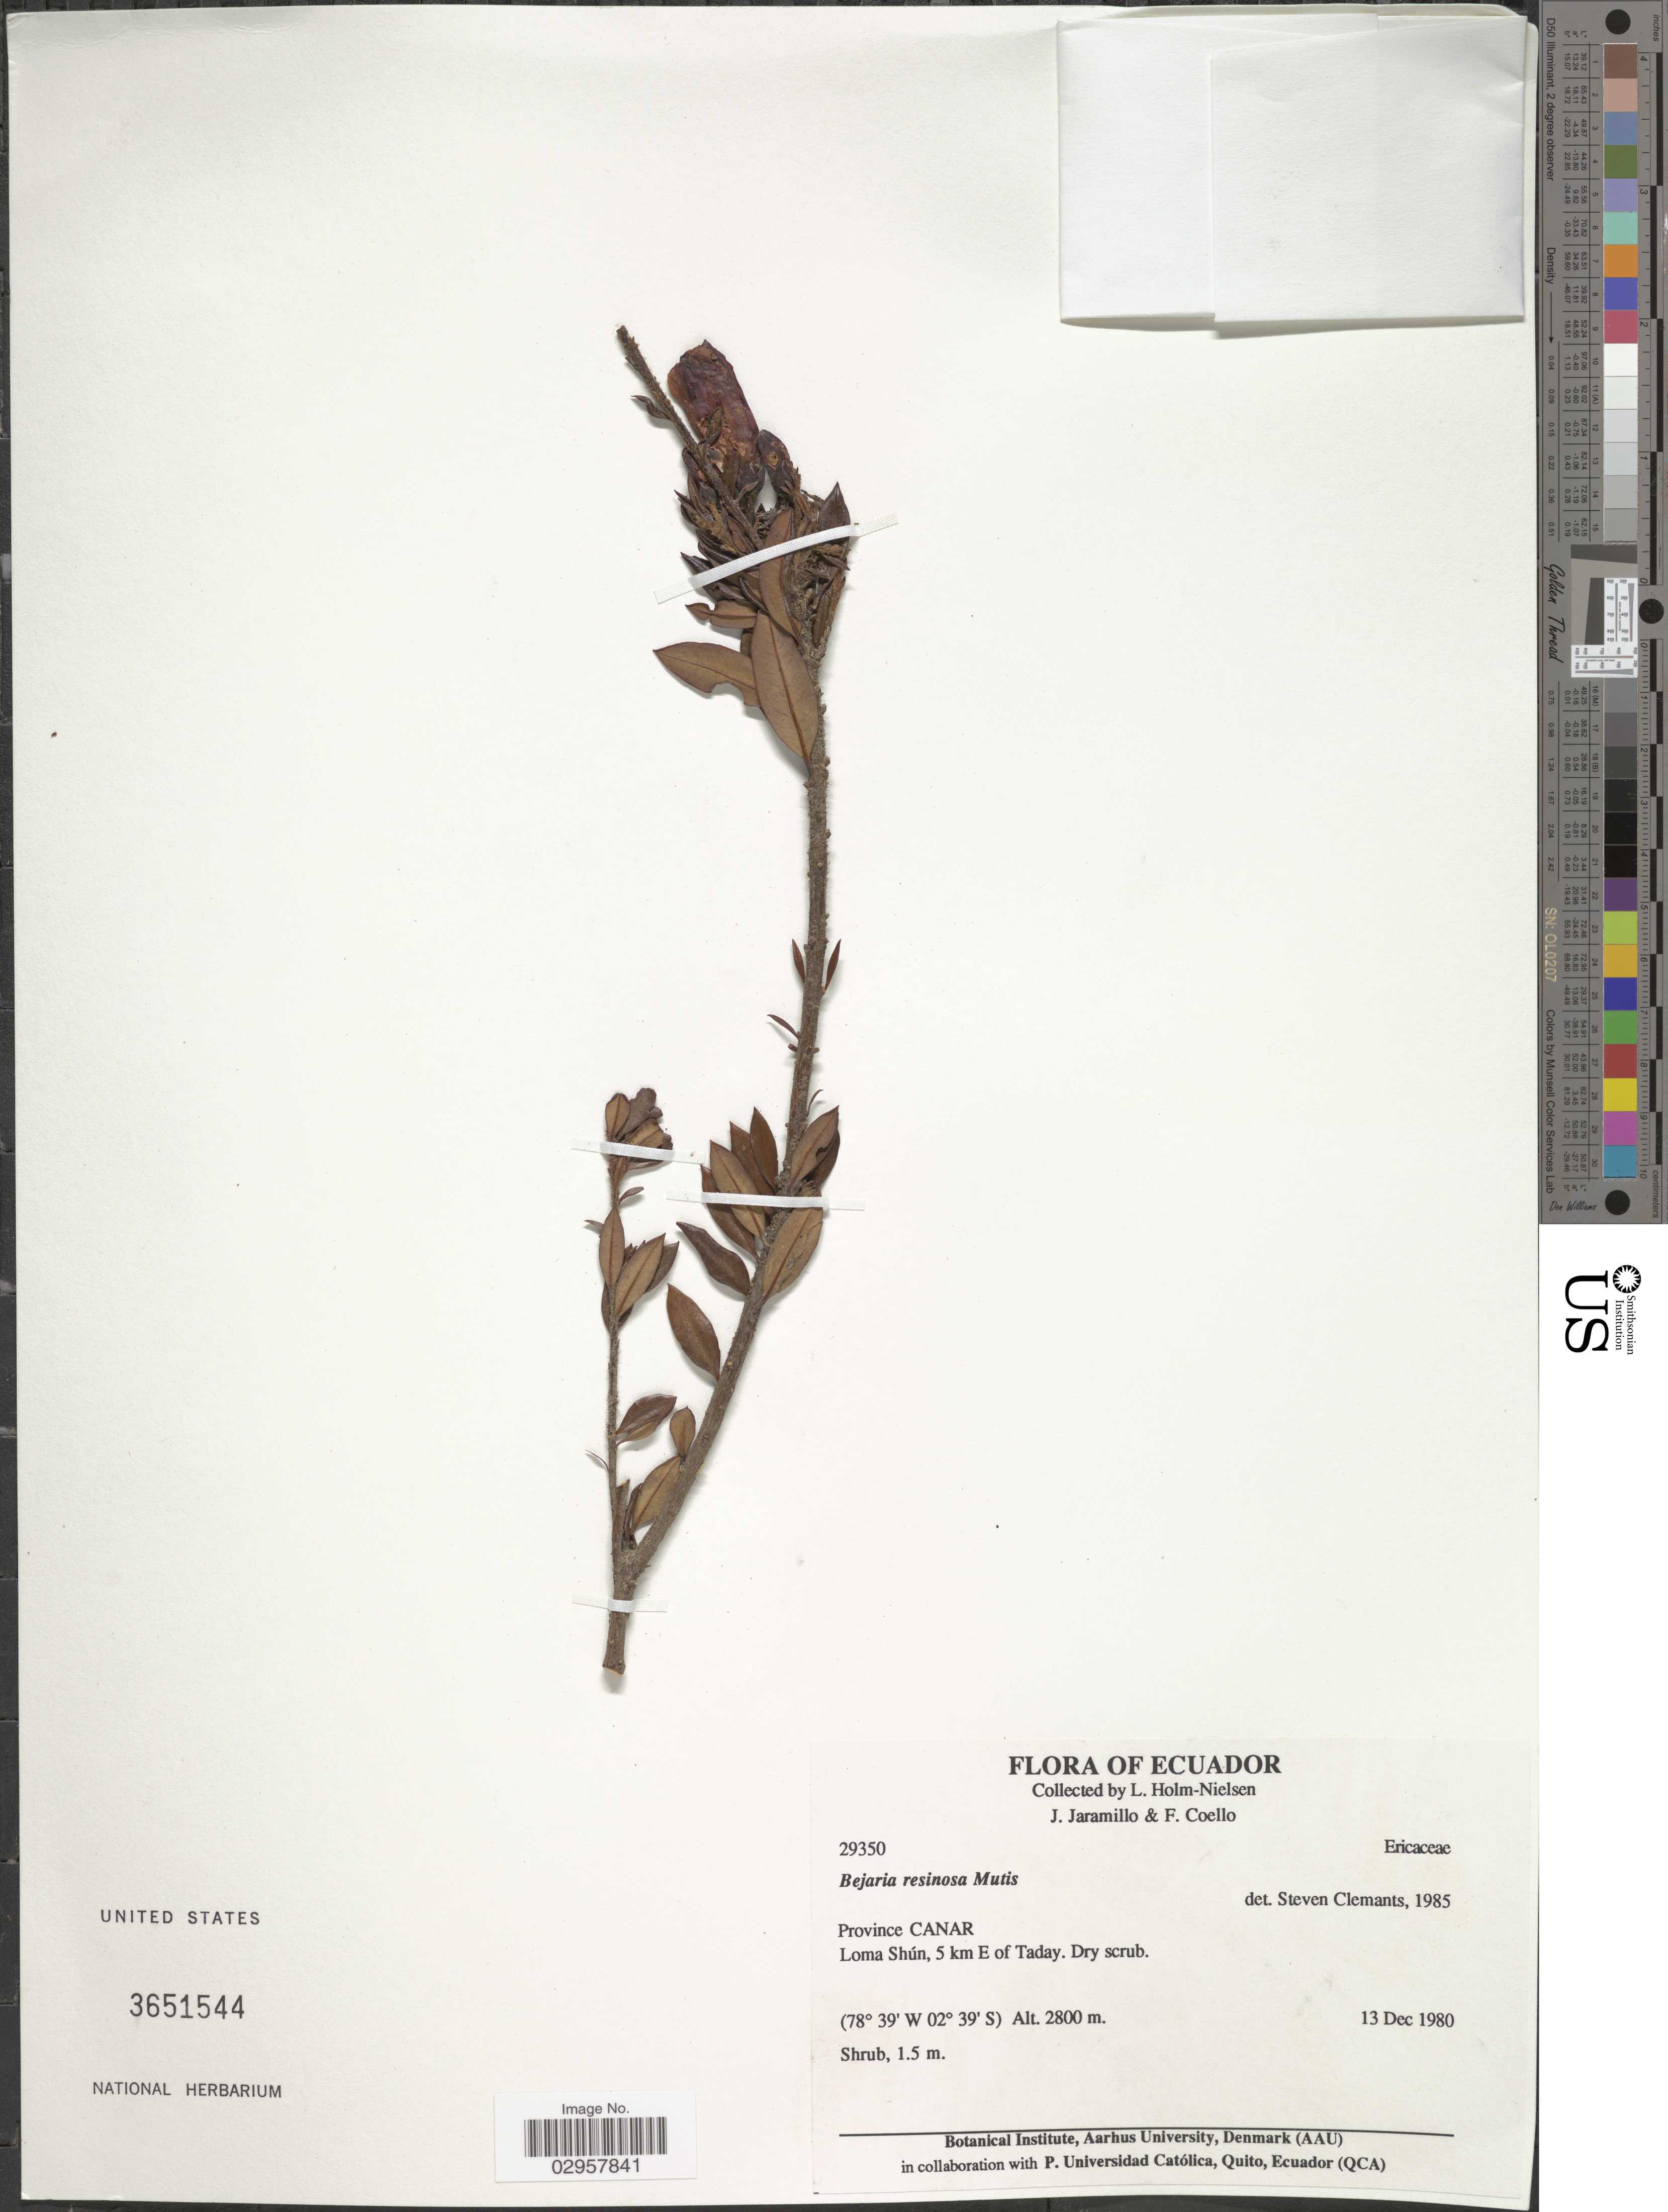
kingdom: Plantae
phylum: Tracheophyta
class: Magnoliopsida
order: Ericales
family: Ericaceae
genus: Befaria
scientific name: Befaria resinosa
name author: Mutis ex L. f.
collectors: L. Holm-Nielsen, J. Jaramillo & F. Coello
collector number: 29350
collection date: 1980-12-13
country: Ecuador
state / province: Cañar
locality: Loma Shún, 5 km E of Taday.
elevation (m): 2800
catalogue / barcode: US 3651544